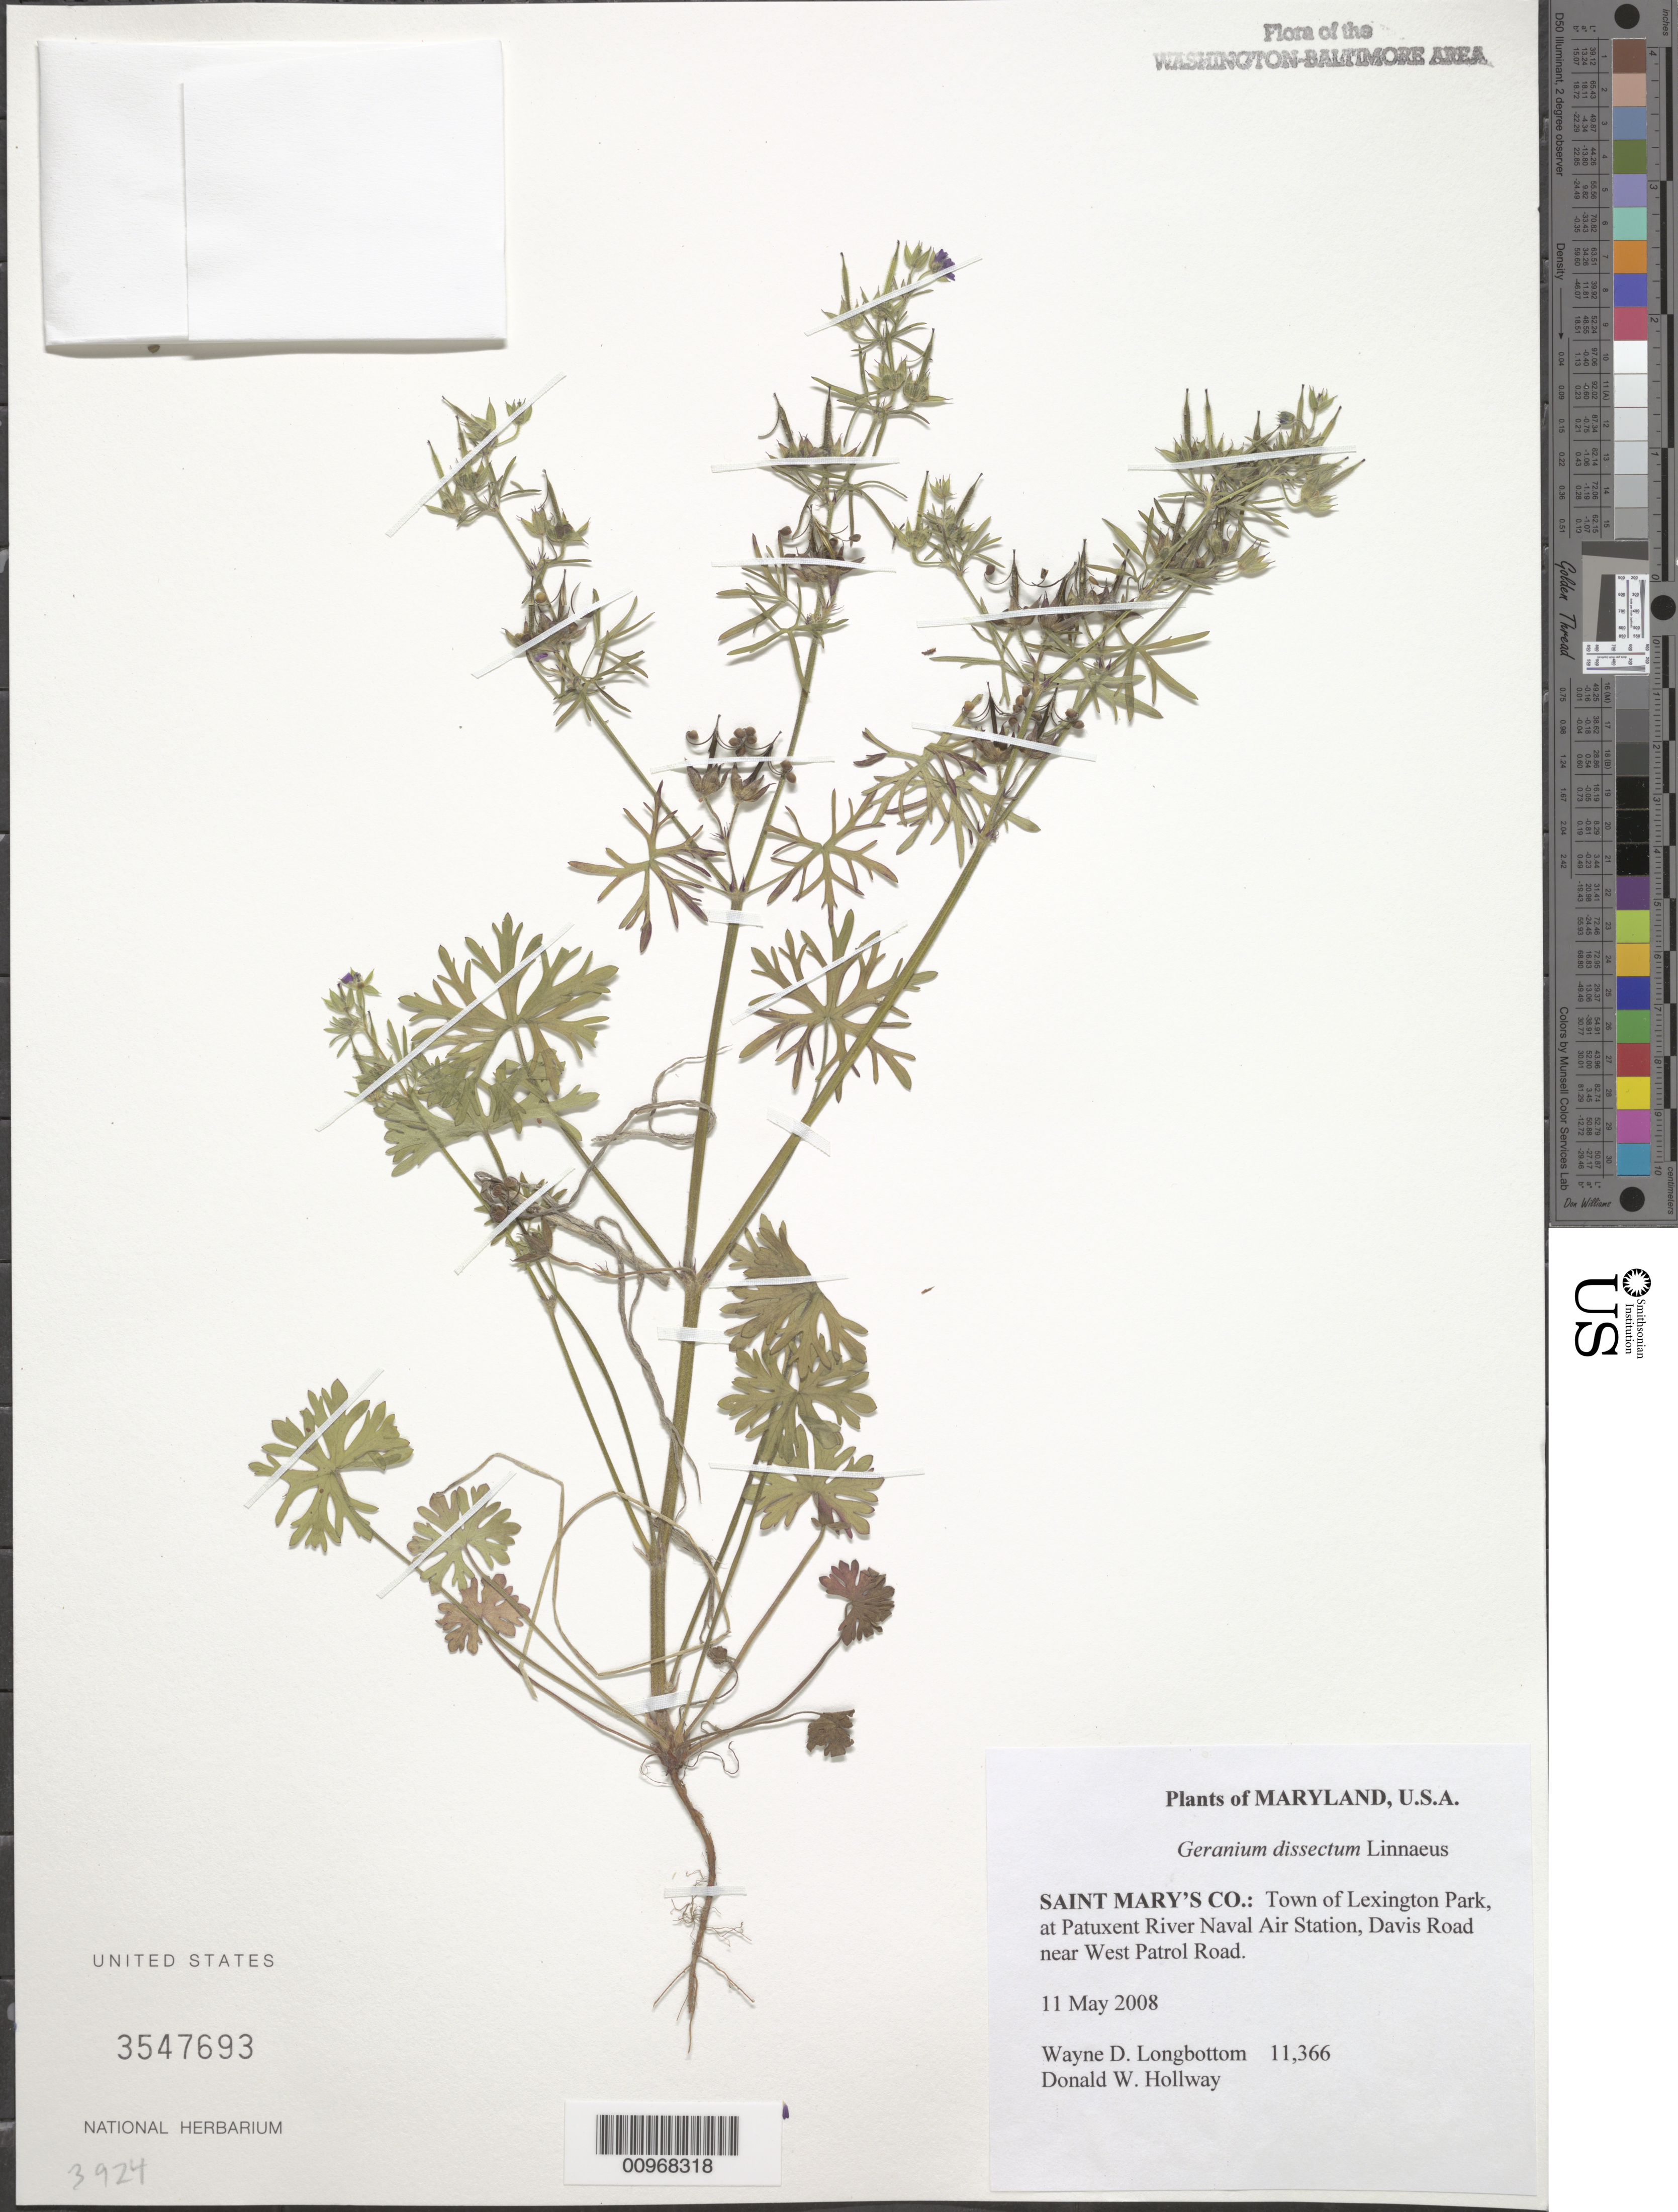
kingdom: Plantae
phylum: Tracheophyta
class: Magnoliopsida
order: Geraniales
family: Geraniaceae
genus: Geranium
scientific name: Geranium dissectum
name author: L.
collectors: W. D. Longbottom & D. Hollway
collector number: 11366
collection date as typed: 11 May 2008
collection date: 2008-05-11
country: United States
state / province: Maryland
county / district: St. Mary's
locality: Town of Lexington Park, at Patuxent River Naval Air Station, Davis Road near West Patrol Road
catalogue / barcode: US 3547693